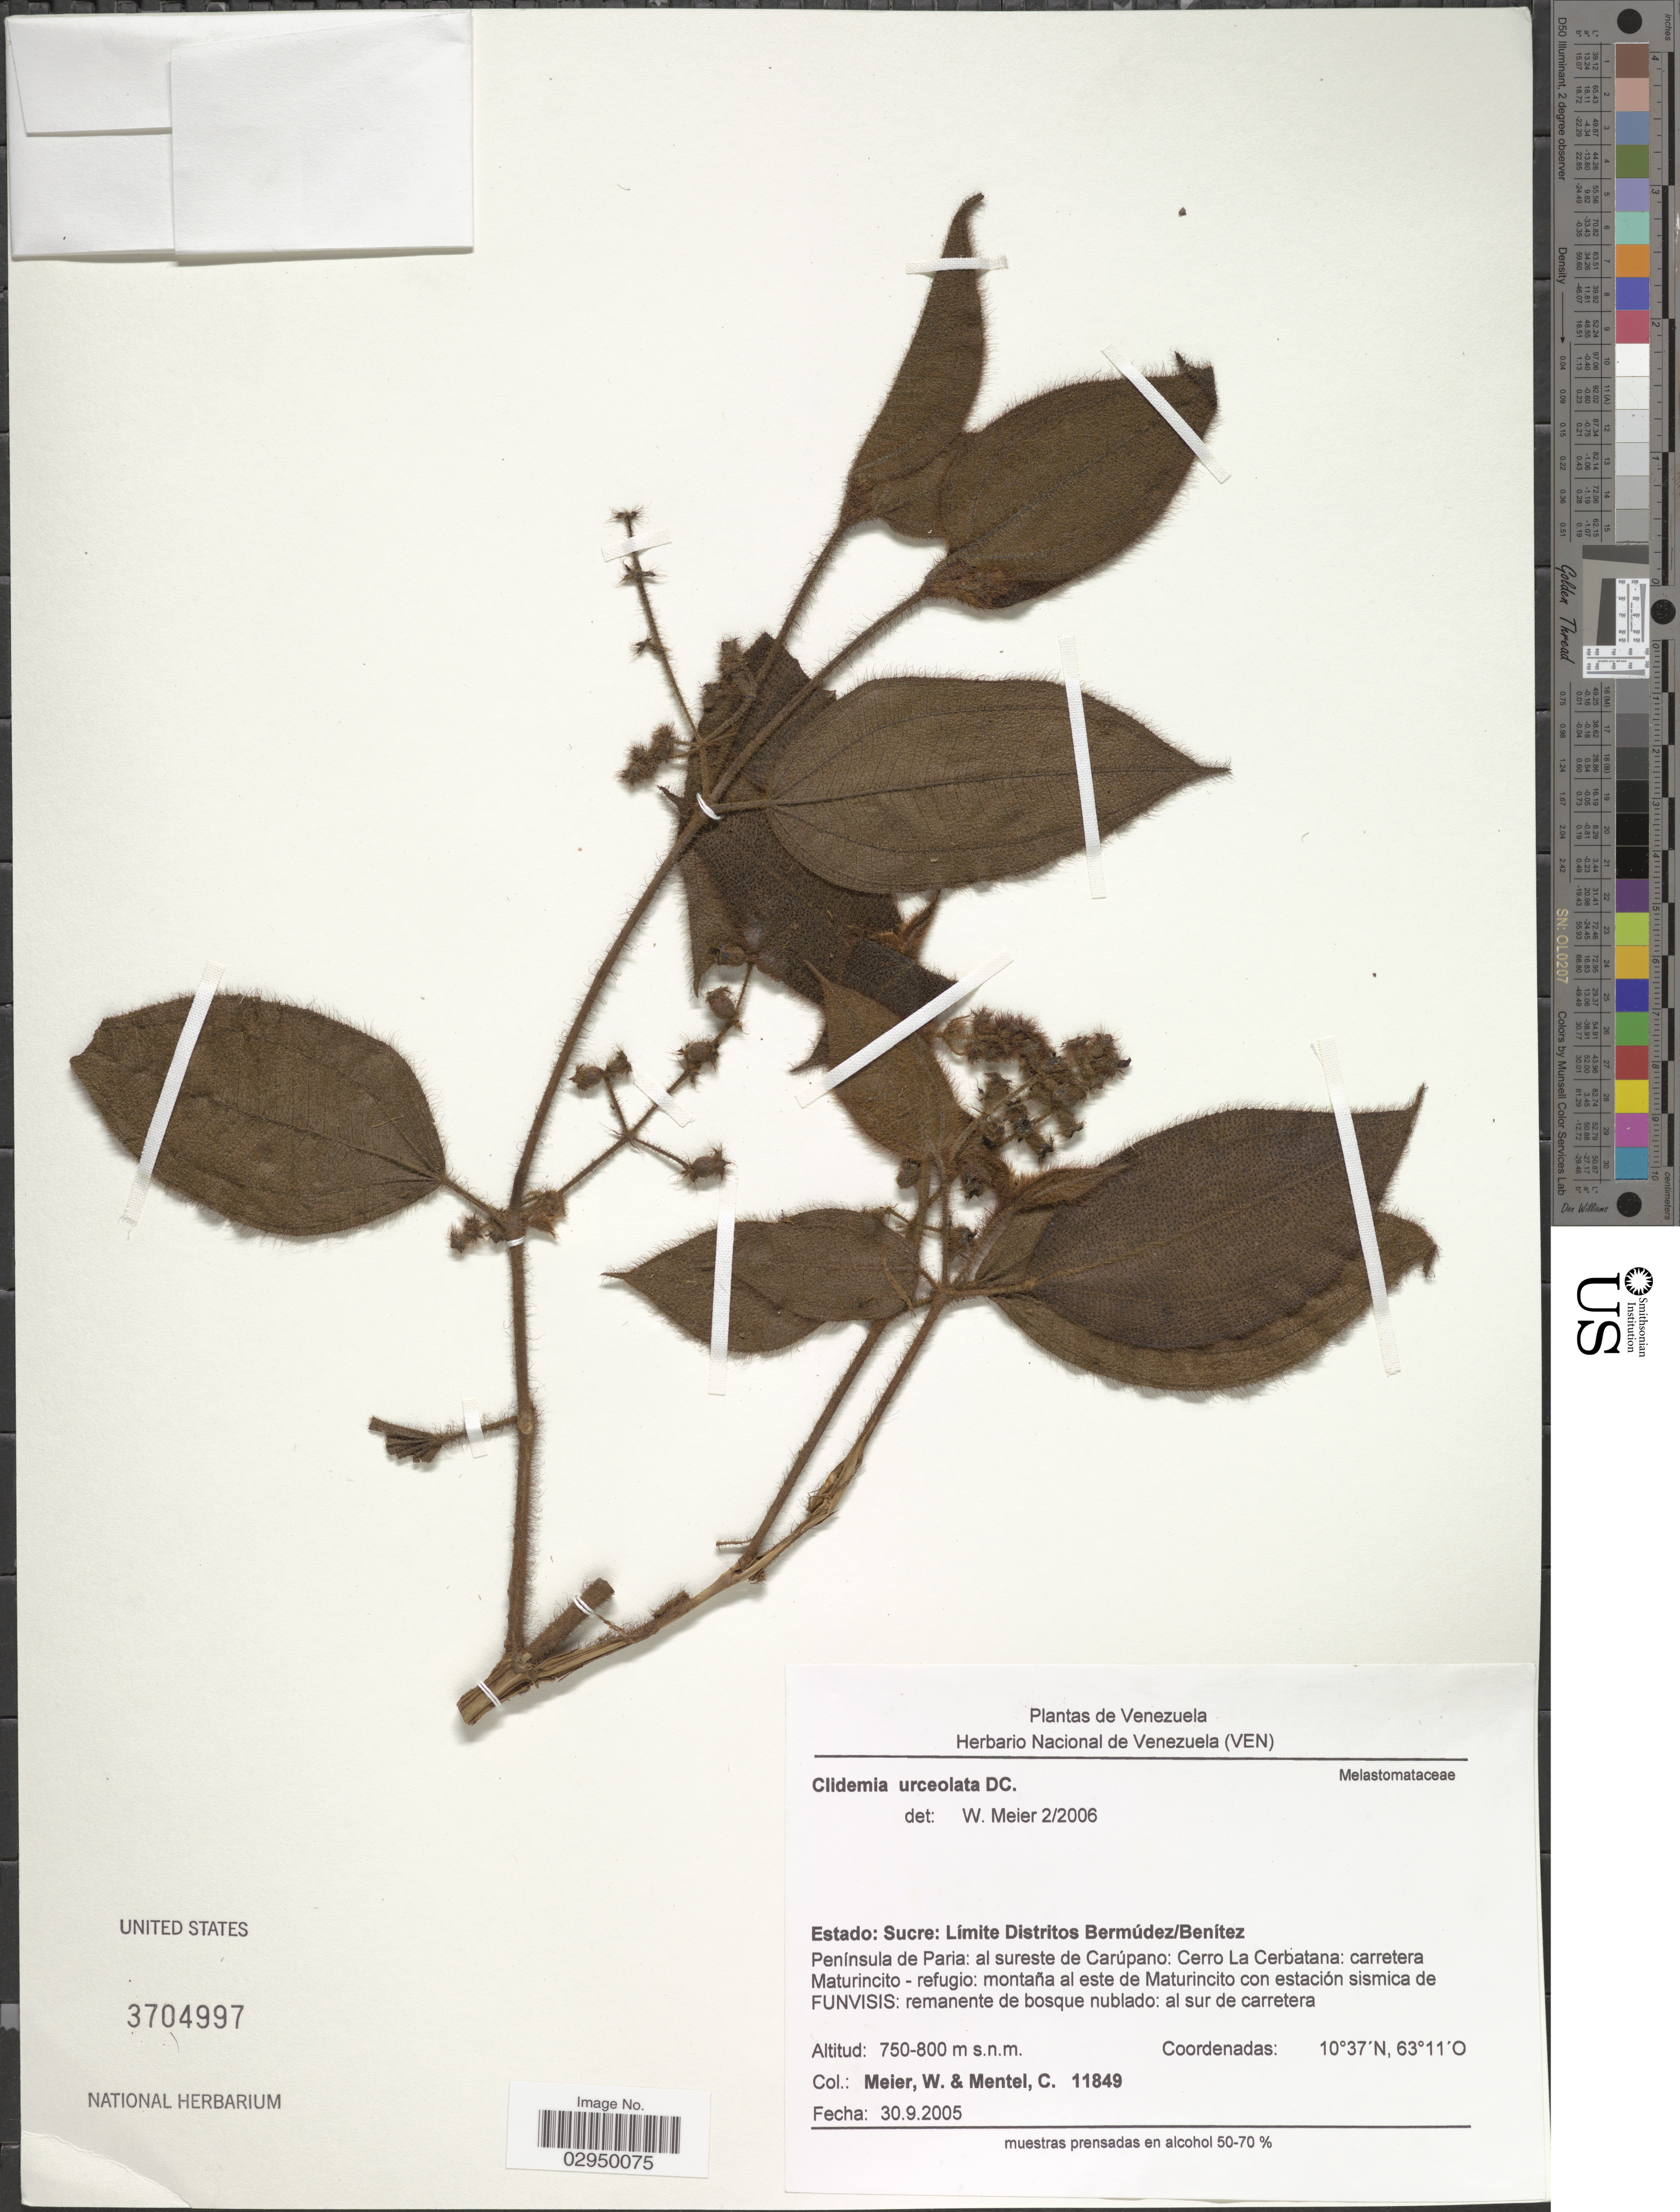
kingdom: Plantae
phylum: Tracheophyta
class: Magnoliopsida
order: Myrtales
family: Melastomataceae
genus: Clidemia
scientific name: Clidemia urceolata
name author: DC.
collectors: W. Meier & C. Mentel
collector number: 11849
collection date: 2005-09-30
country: Venezuela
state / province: Sucre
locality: Límite Distritos Bermúdez/Benítez. Península de Paria: al sureste de Carúpano: Cerro La Cerbatana: carretera Maturincito - refugio: montaña el este de Maturincito con estación sismica de FUNVISIS.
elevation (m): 750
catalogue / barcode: US 3704997